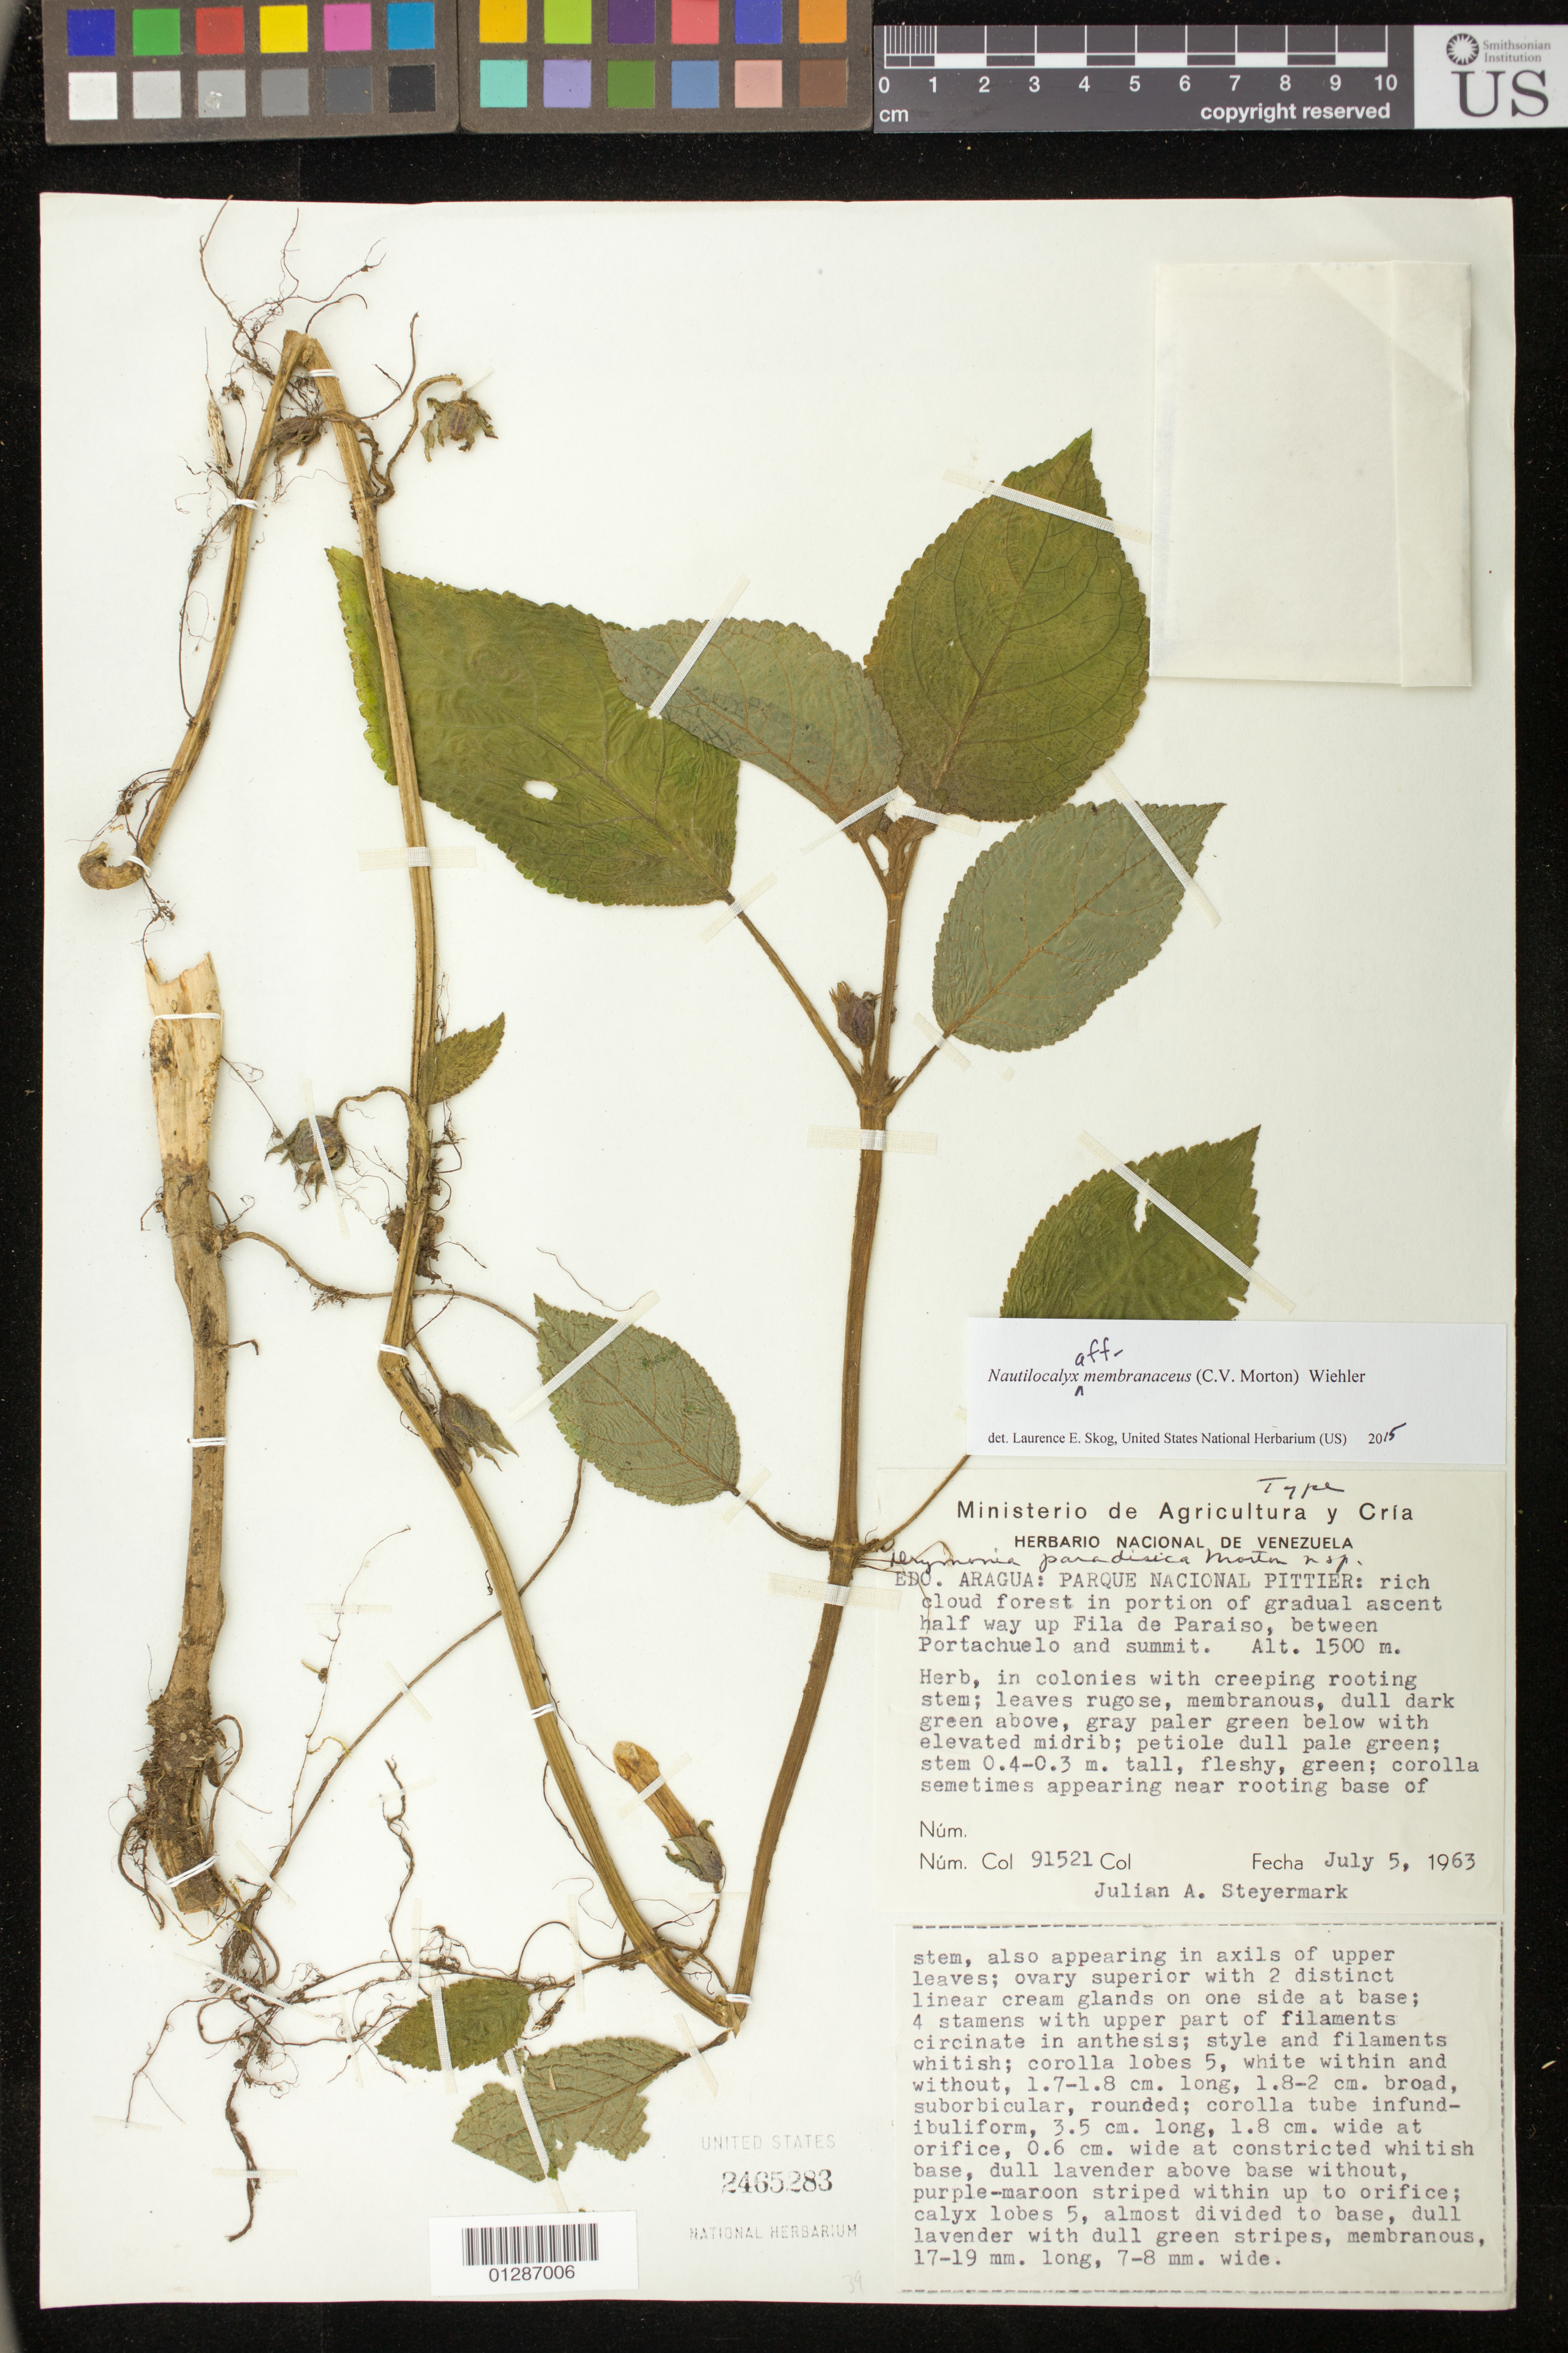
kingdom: Plantae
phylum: Tracheophyta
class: Magnoliopsida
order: Lamiales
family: Gesneriaceae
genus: Nautilocalyx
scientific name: Nautilocalyx membranaceus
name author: (C.V. Morton) Wiehler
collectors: J. Steyermark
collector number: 91521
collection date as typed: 5 Jul 1963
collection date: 1963-07-05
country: Venezuela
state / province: Aragua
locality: Half way up Fila de Paraiso, between Portachuelo and summit. Parque National Pittier.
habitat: Herb.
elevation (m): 1500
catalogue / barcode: US 2465283